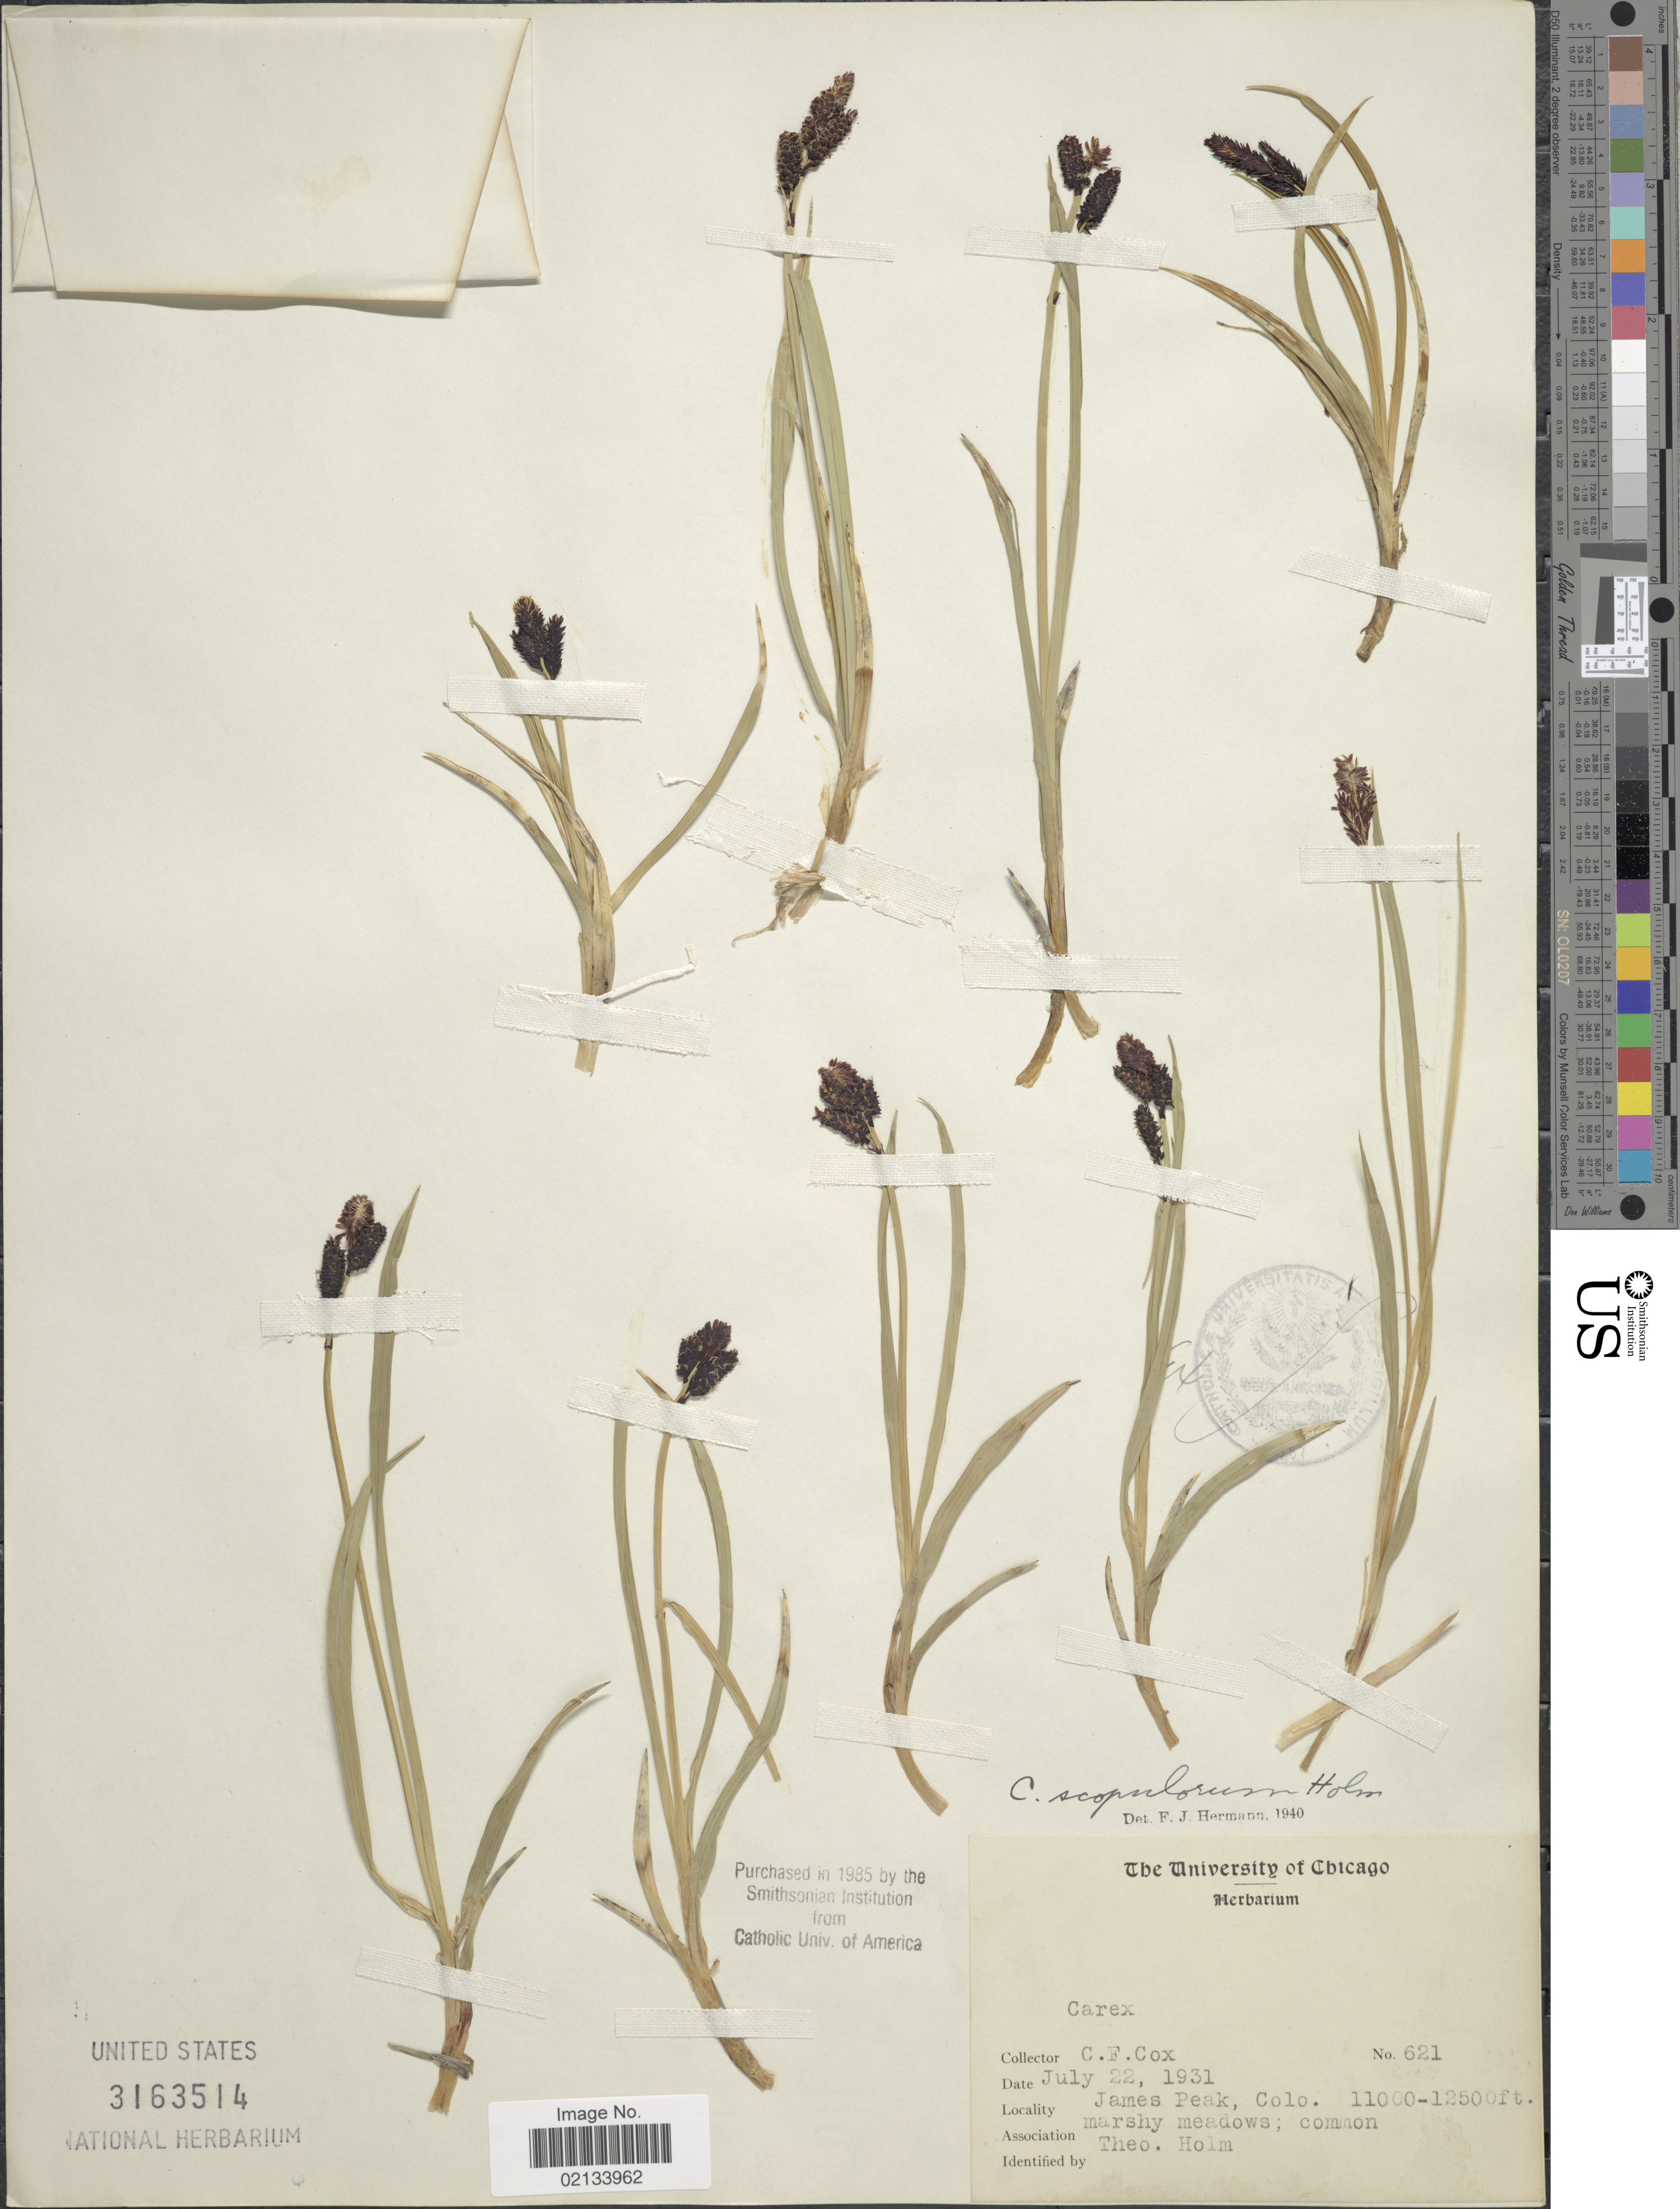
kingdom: Plantae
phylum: Tracheophyta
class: Liliopsida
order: Poales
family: Cyperaceae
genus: Carex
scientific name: Carex scopulorum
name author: Holm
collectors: C. Cox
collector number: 621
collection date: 1931-07-22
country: United States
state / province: Colorado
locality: James Peak, marshy meadows.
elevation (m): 3353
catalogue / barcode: US 3163514